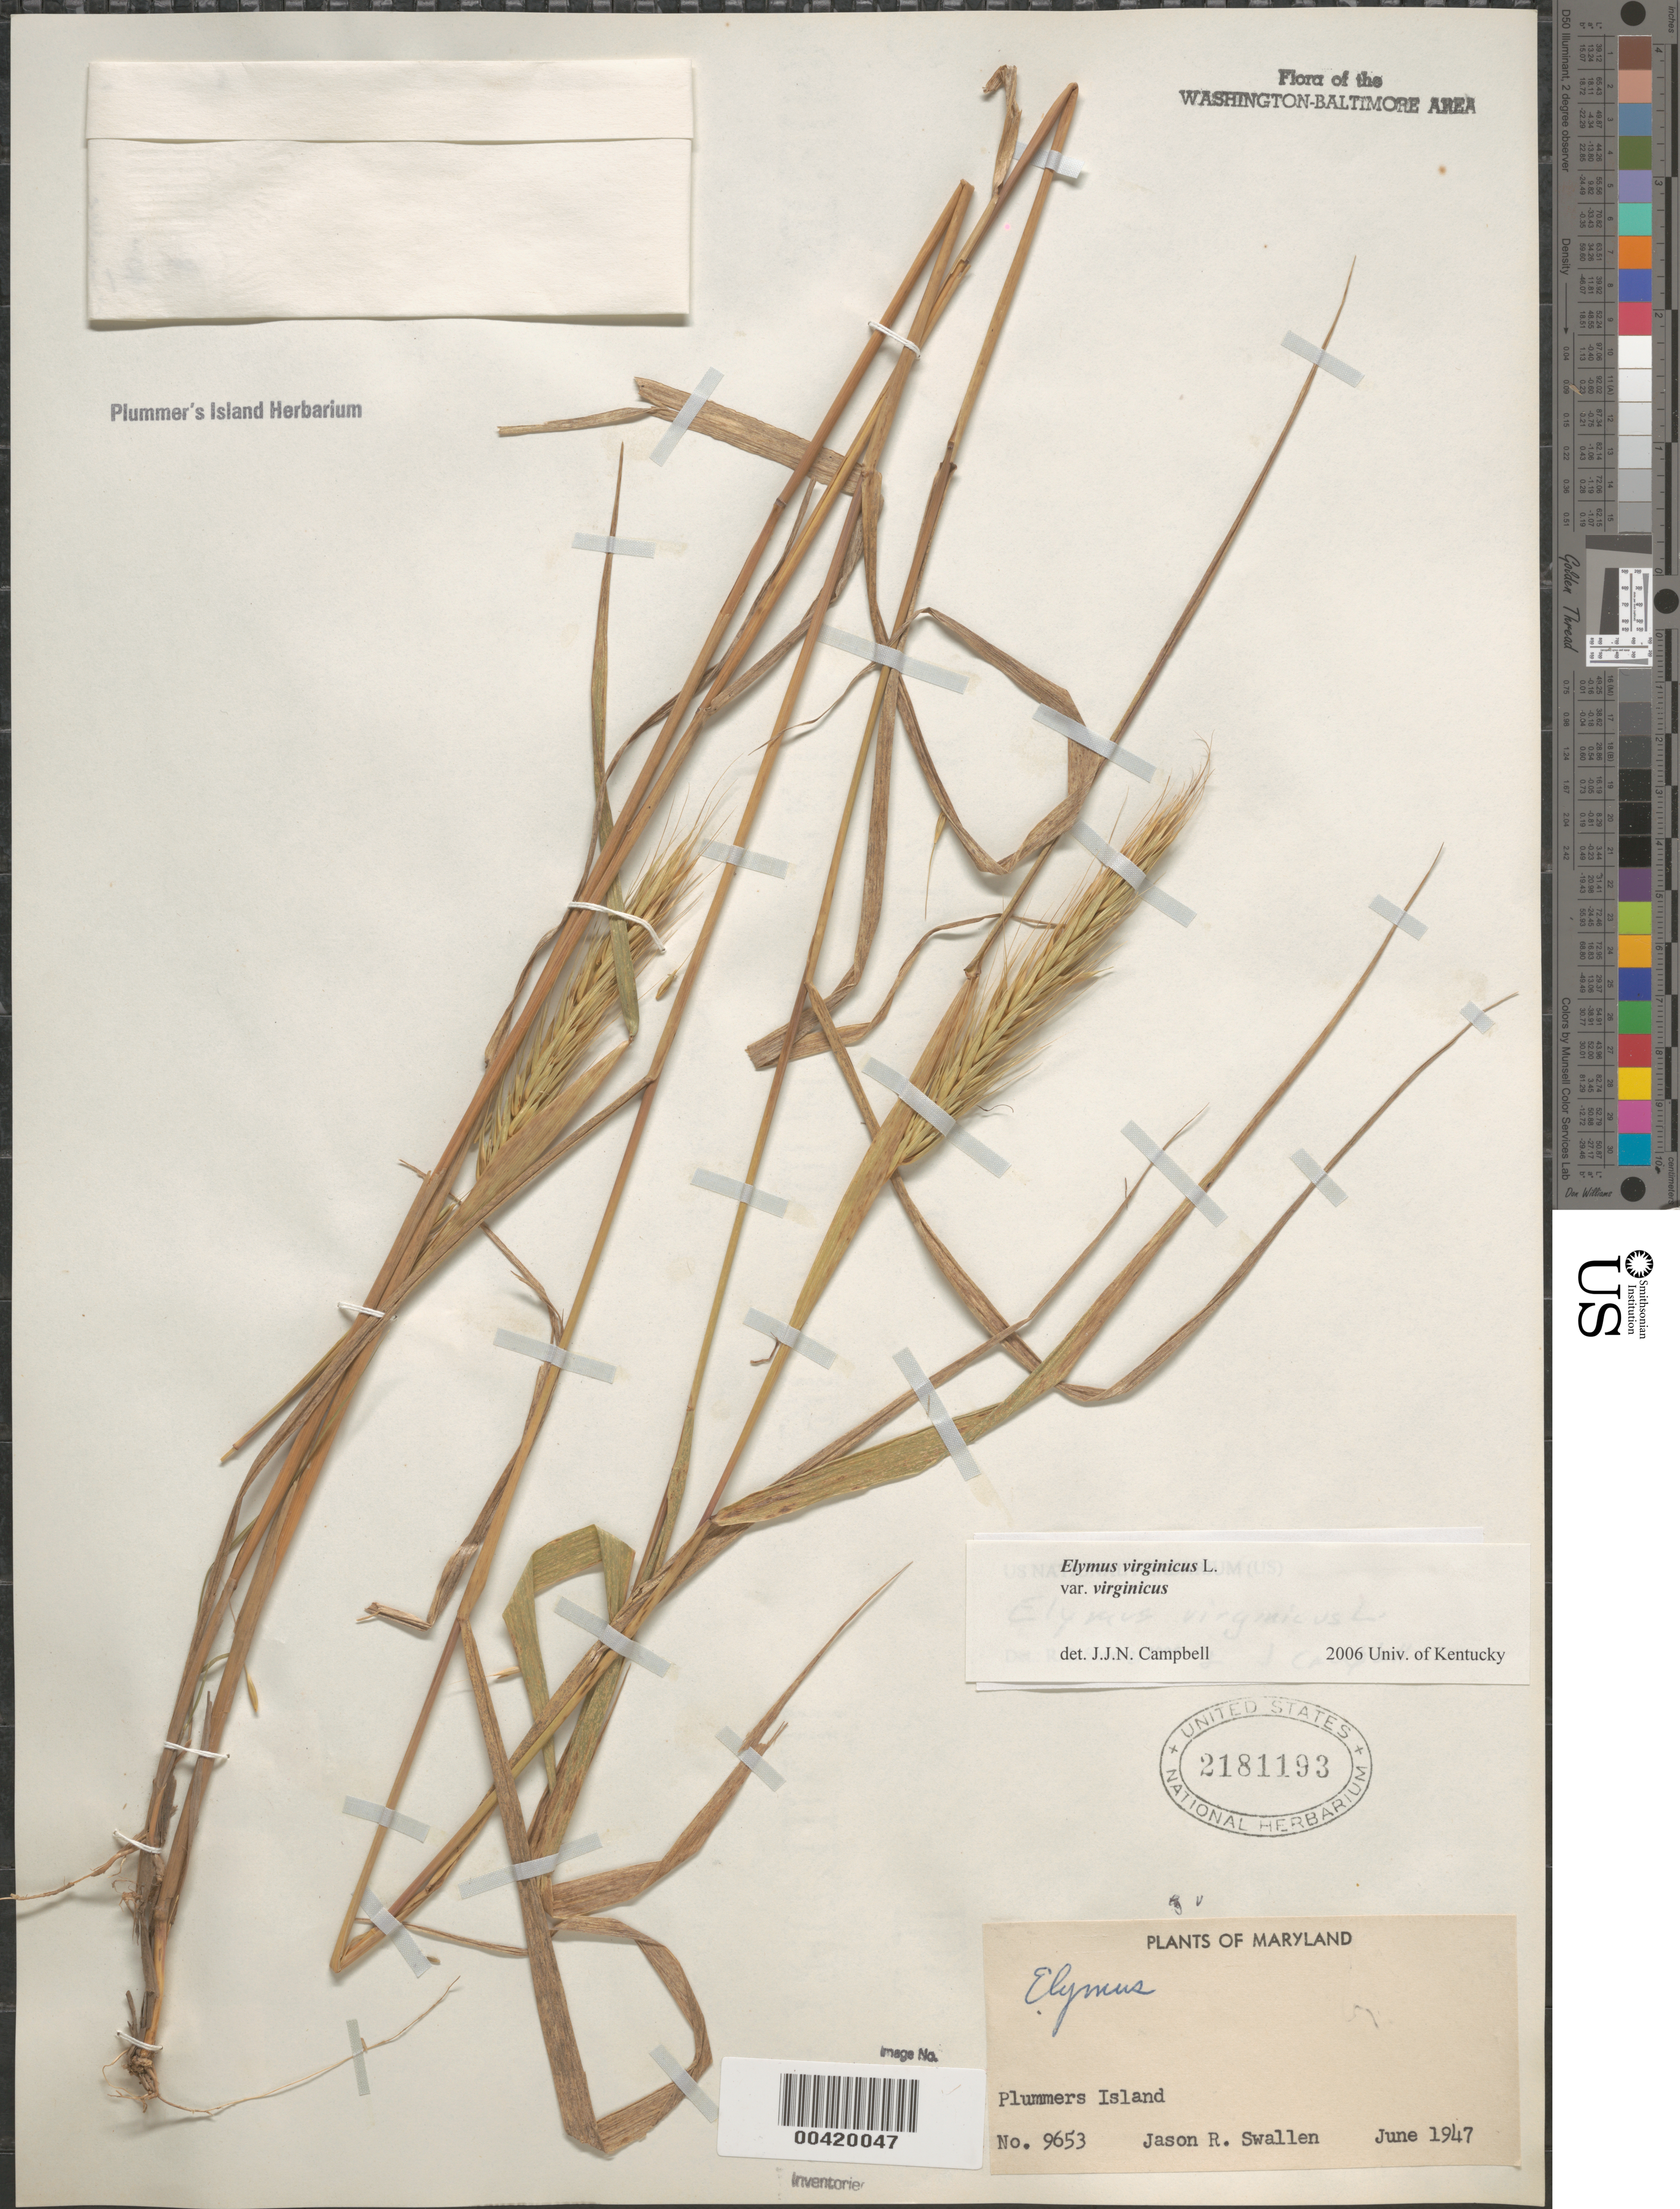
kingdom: Plantae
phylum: Tracheophyta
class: Liliopsida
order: Poales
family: Poaceae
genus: Elymus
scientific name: Elymus virginicus var. virginicus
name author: L.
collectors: J. R. Swallen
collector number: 9653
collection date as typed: Jun 1947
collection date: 1947-06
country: United States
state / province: Maryland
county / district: Montgomery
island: Plummers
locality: Plummer's Island C. & O. Canal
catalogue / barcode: US 2181193